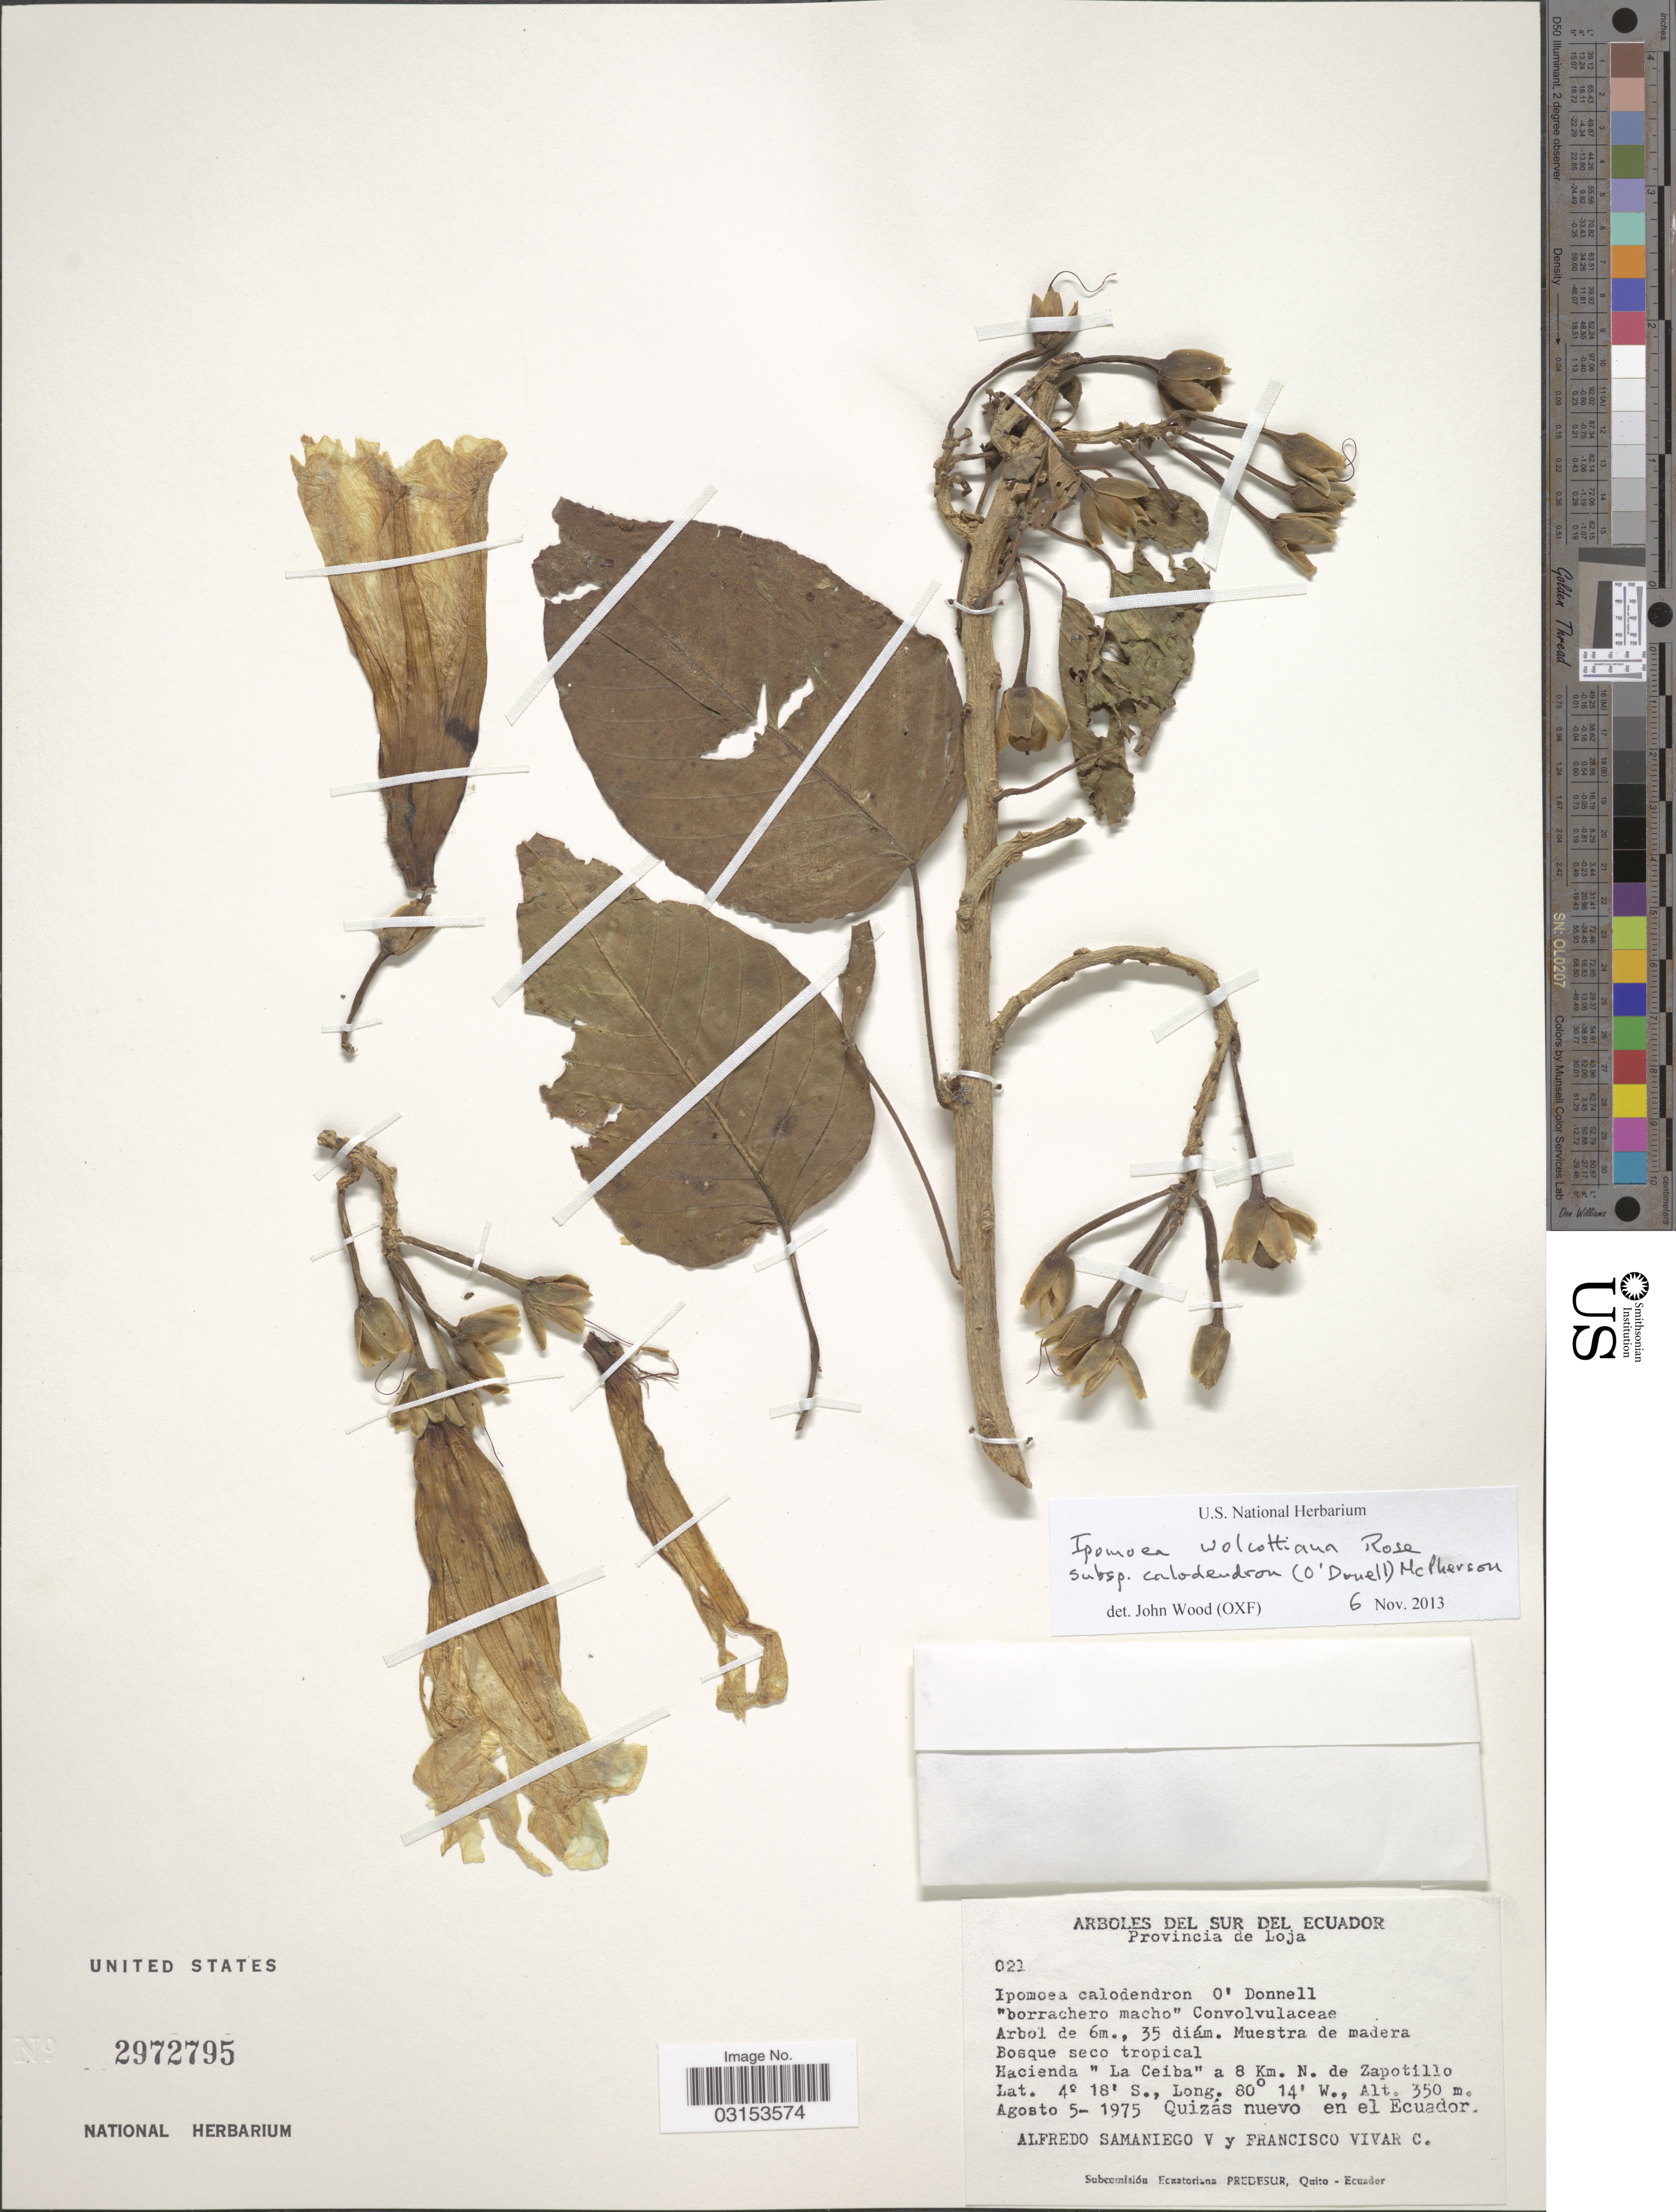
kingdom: Plantae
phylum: Tracheophyta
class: Magnoliopsida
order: Solanales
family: Convolvulaceae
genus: Ipomoea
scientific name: Ipomoea wolcottiana subsp. calodendron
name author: (O'Donell) McPherson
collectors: A. V. Samaniego & F. A. Vivar C.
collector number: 021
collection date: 1975-08-05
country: Ecuador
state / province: Loja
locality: Hacienda "La Ceiba"a 8 Km. N. de Zapotillo. Quizás nuevo en el Ecuador.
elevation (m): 350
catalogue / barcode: US 2972795